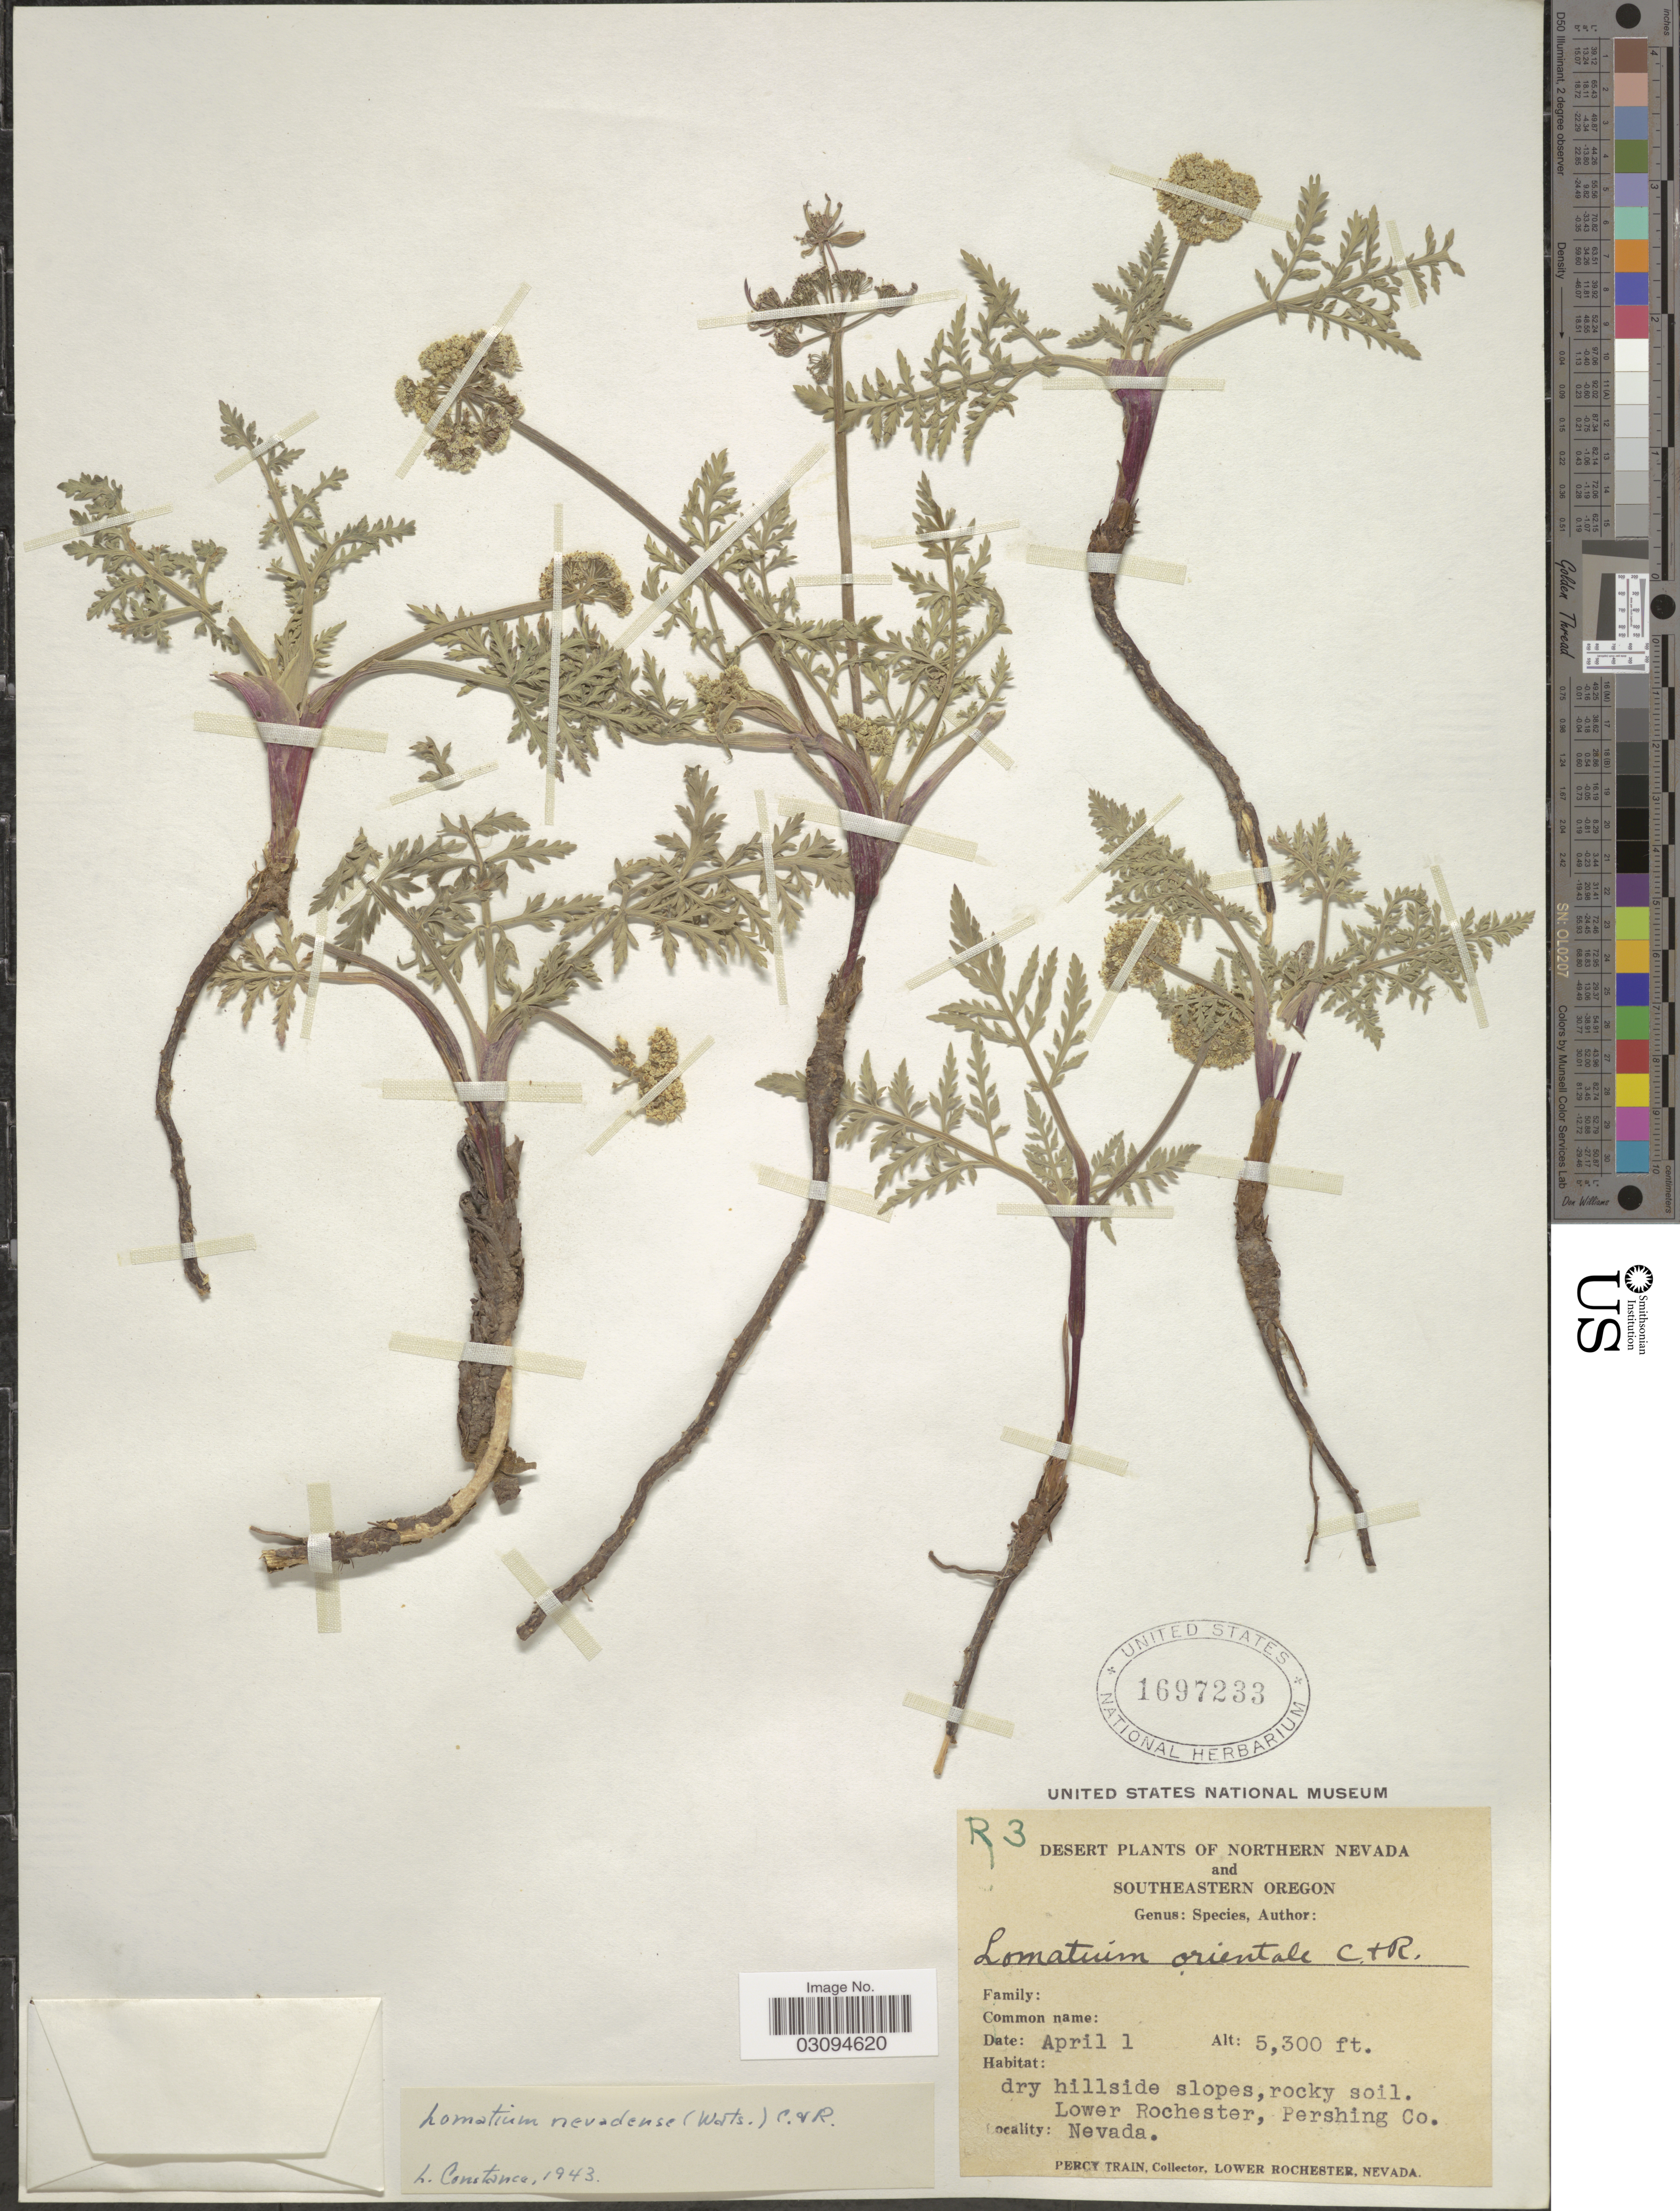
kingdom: Plantae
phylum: Tracheophyta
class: Magnoliopsida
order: Apiales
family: Apiaceae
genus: Lomatium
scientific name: Lomatium nevadense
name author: (S. Watson) J.M. Coult. & Rose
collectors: P. Train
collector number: R3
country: United States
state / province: Nevada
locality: Northern Nevada. Lower Rochester, Pershing Co.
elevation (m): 1615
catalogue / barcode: US 1697233